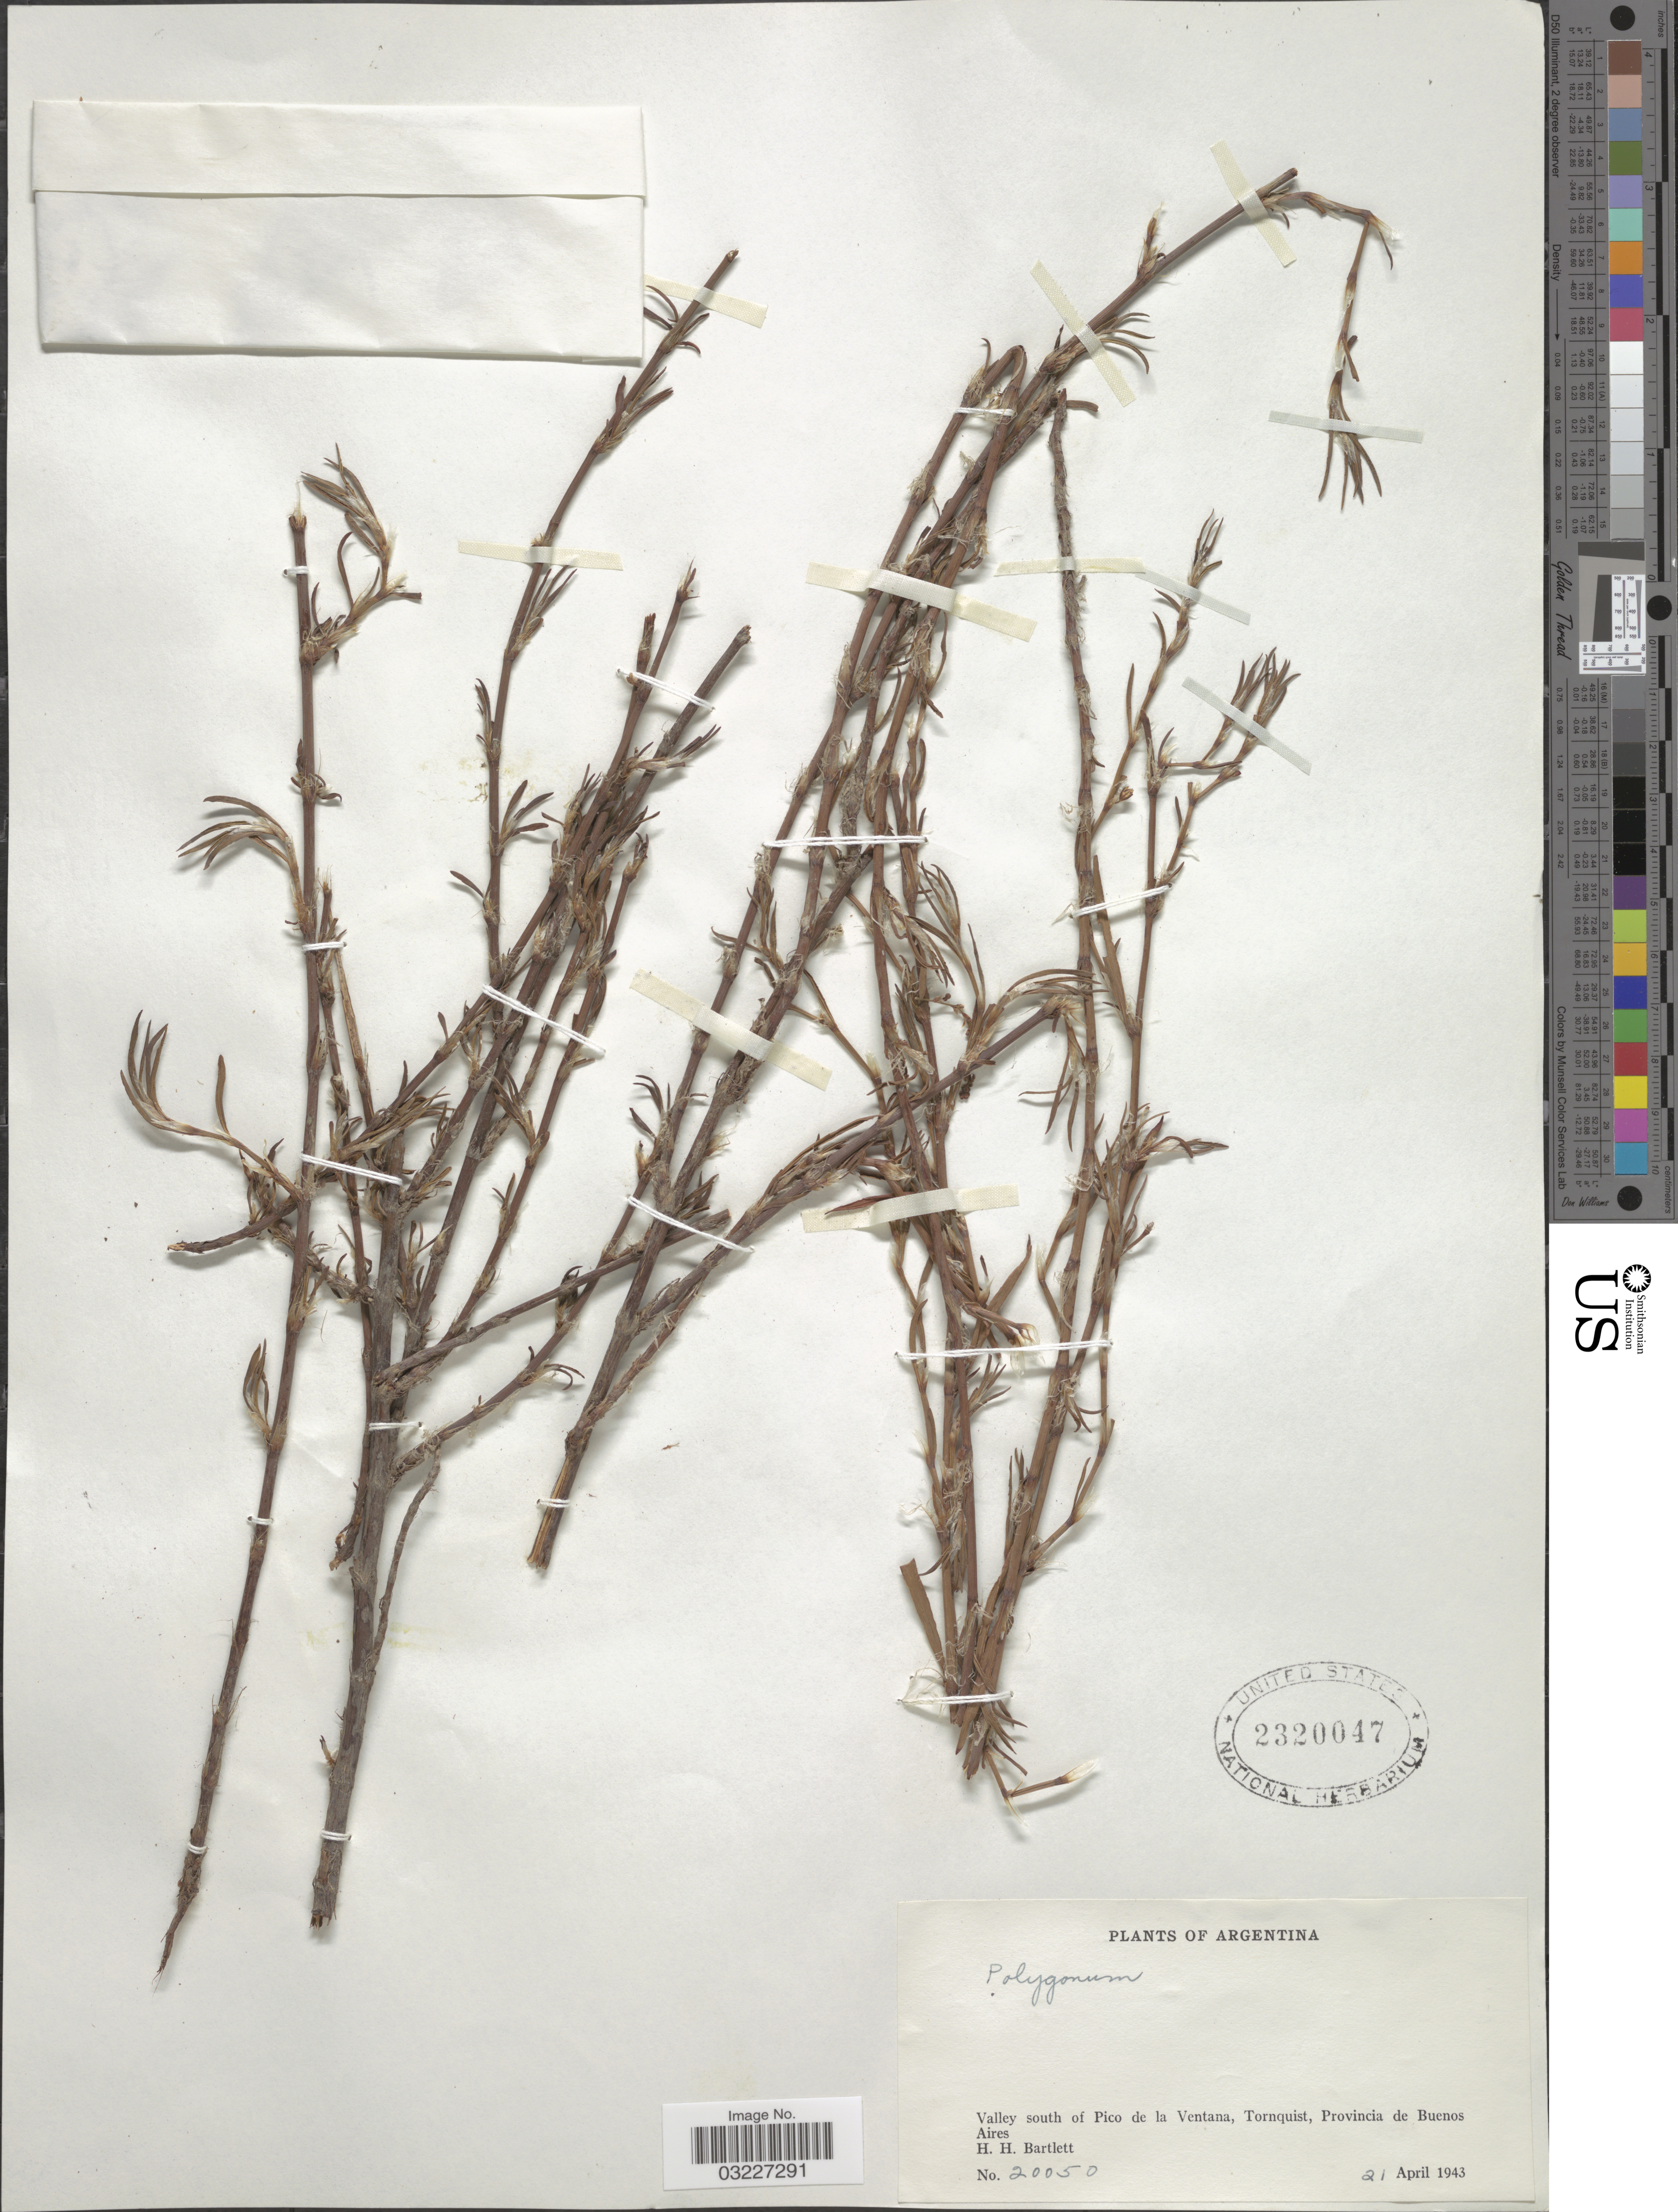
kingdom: Plantae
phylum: Tracheophyta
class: Magnoliopsida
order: Caryophyllales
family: Polygonaceae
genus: Polygonum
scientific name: Polygonum sp.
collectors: H. H. Bartlett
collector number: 20050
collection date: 1943-04-21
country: Argentina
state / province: Buenos Aires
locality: Valley south of Pico de la Ventana, Tornquist.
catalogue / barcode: US 2320047